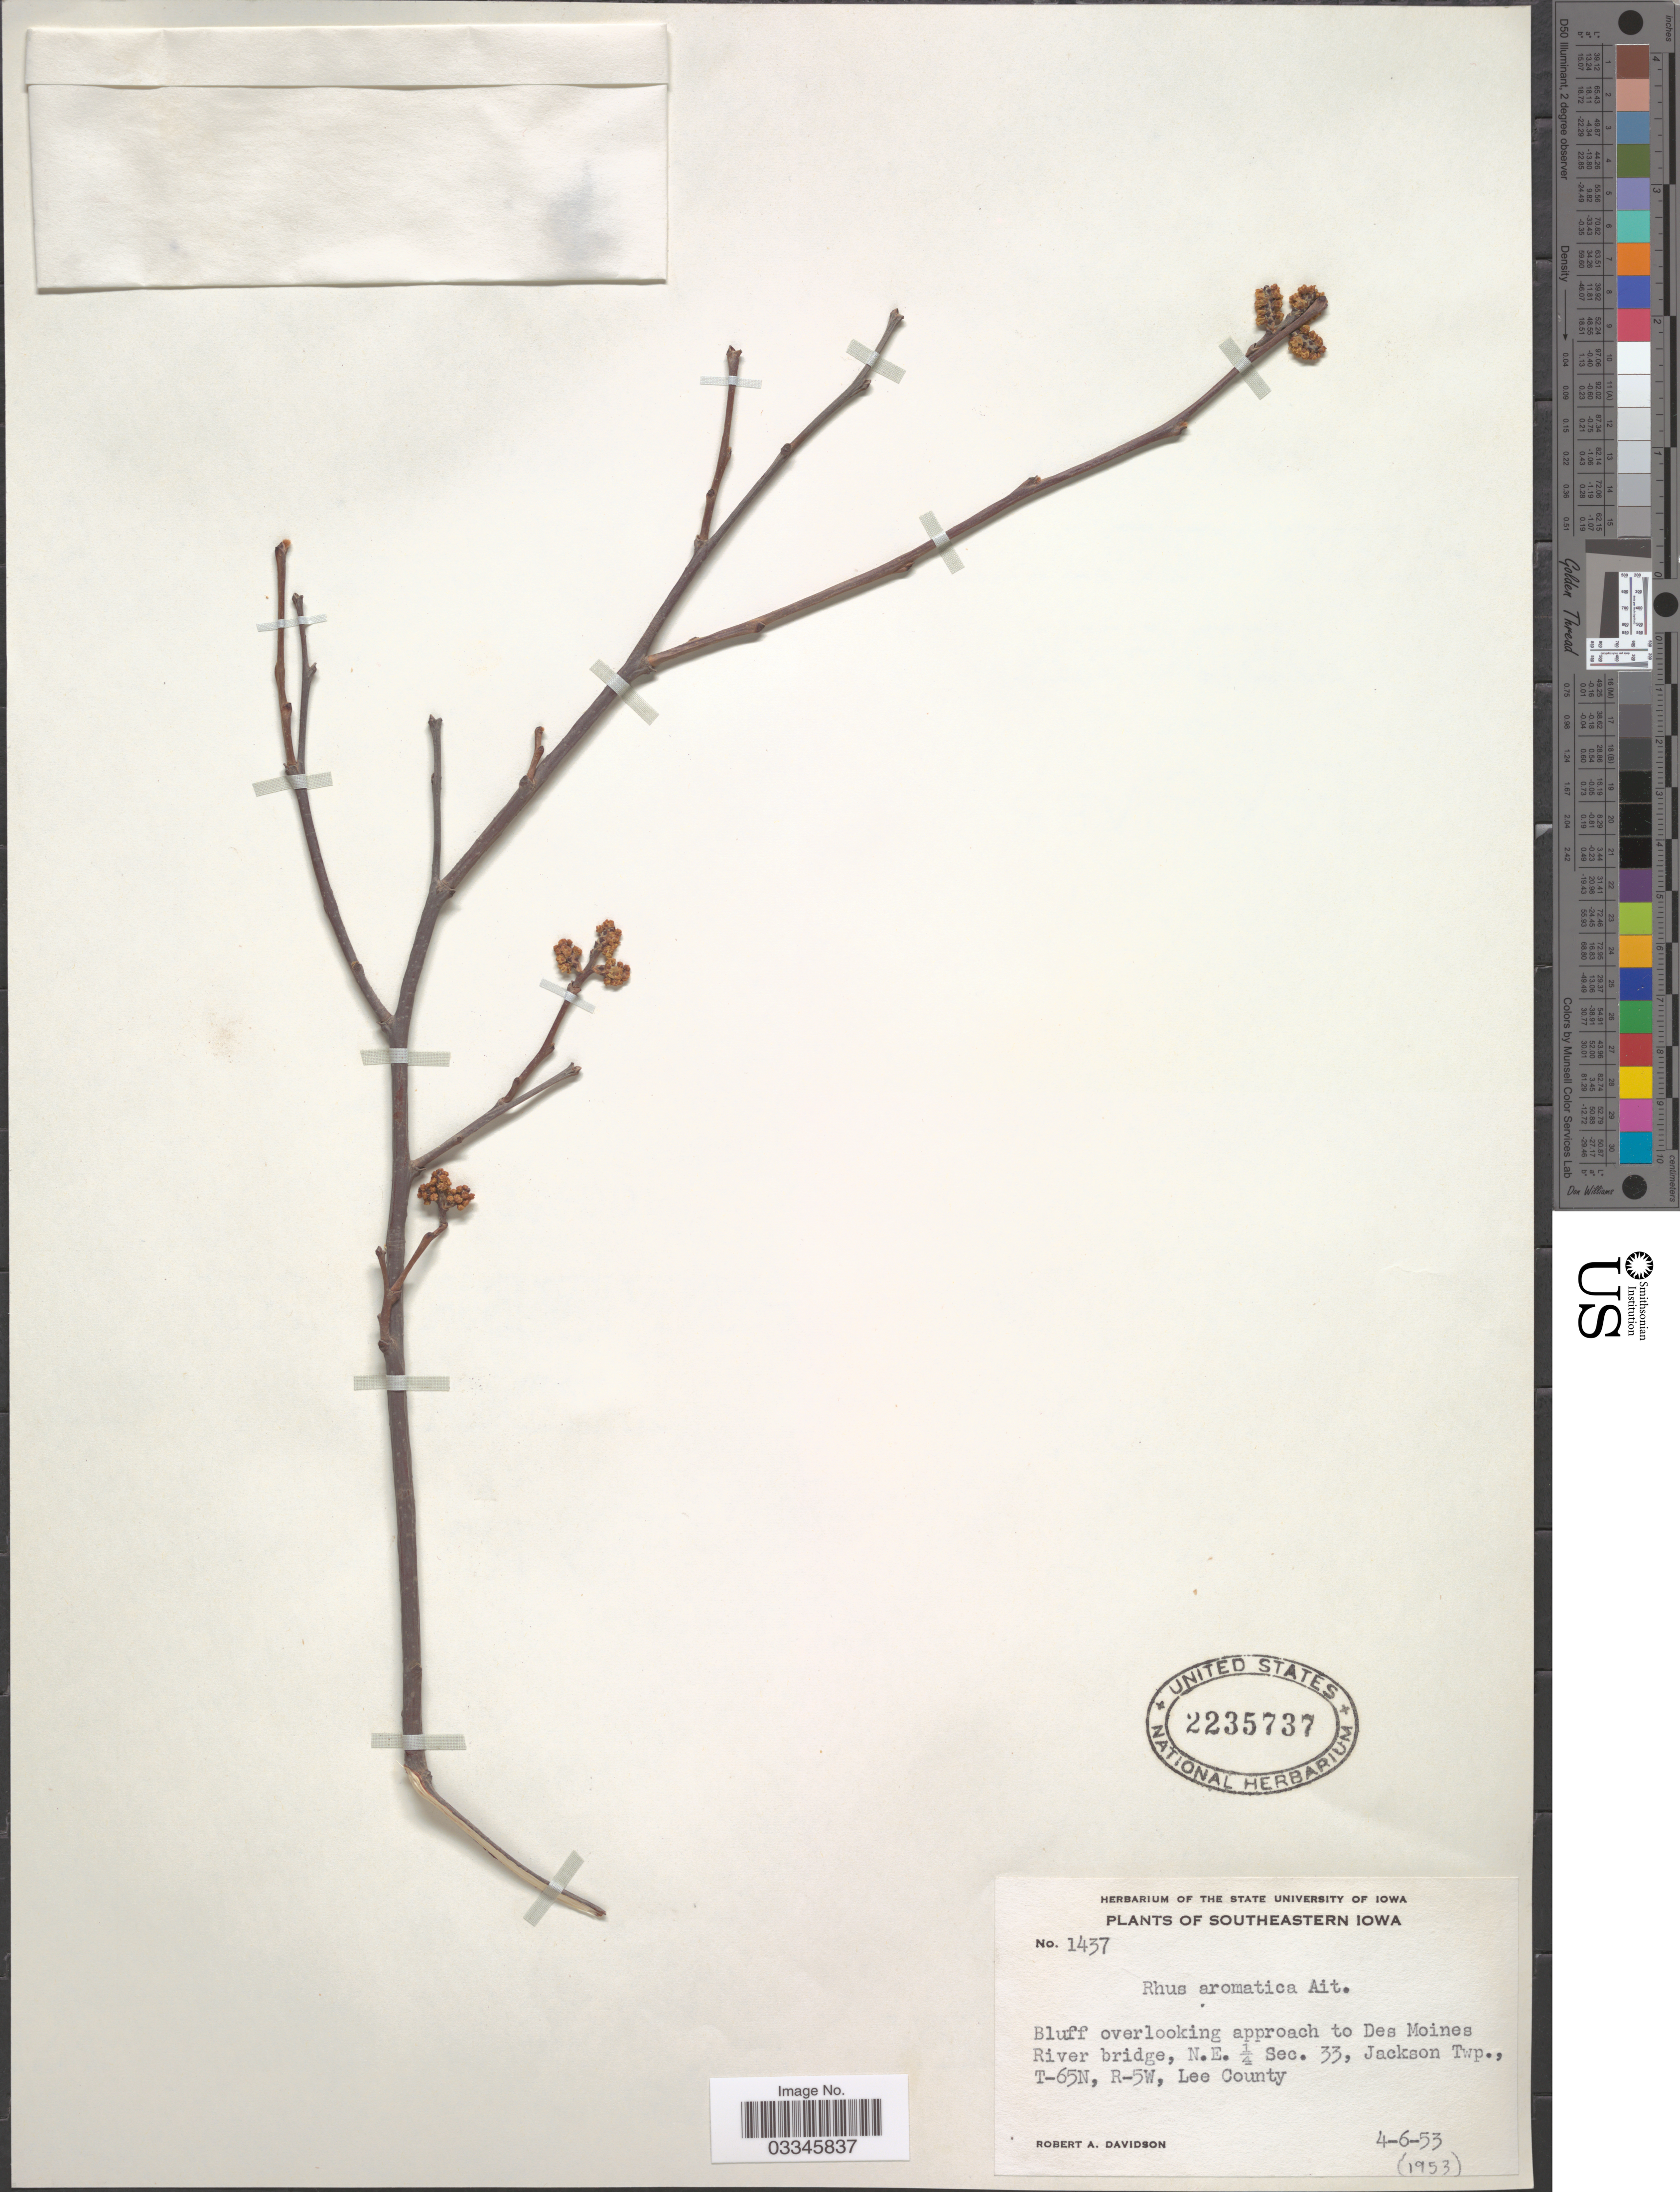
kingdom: Plantae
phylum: Tracheophyta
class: Magnoliopsida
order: Sapindales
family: Anacardiaceae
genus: Rhus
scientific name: Rhus crenata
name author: Thunb.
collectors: R. A. Davidson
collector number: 1437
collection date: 1953-04-06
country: United States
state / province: Iowa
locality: Southeastern Iowa. Bluff overlooking approach to Des Moines River bridge, N.E. ¼ Sec. 33, Jackson Twp., T-65N, R-5W, Lee County.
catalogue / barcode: US 2235737